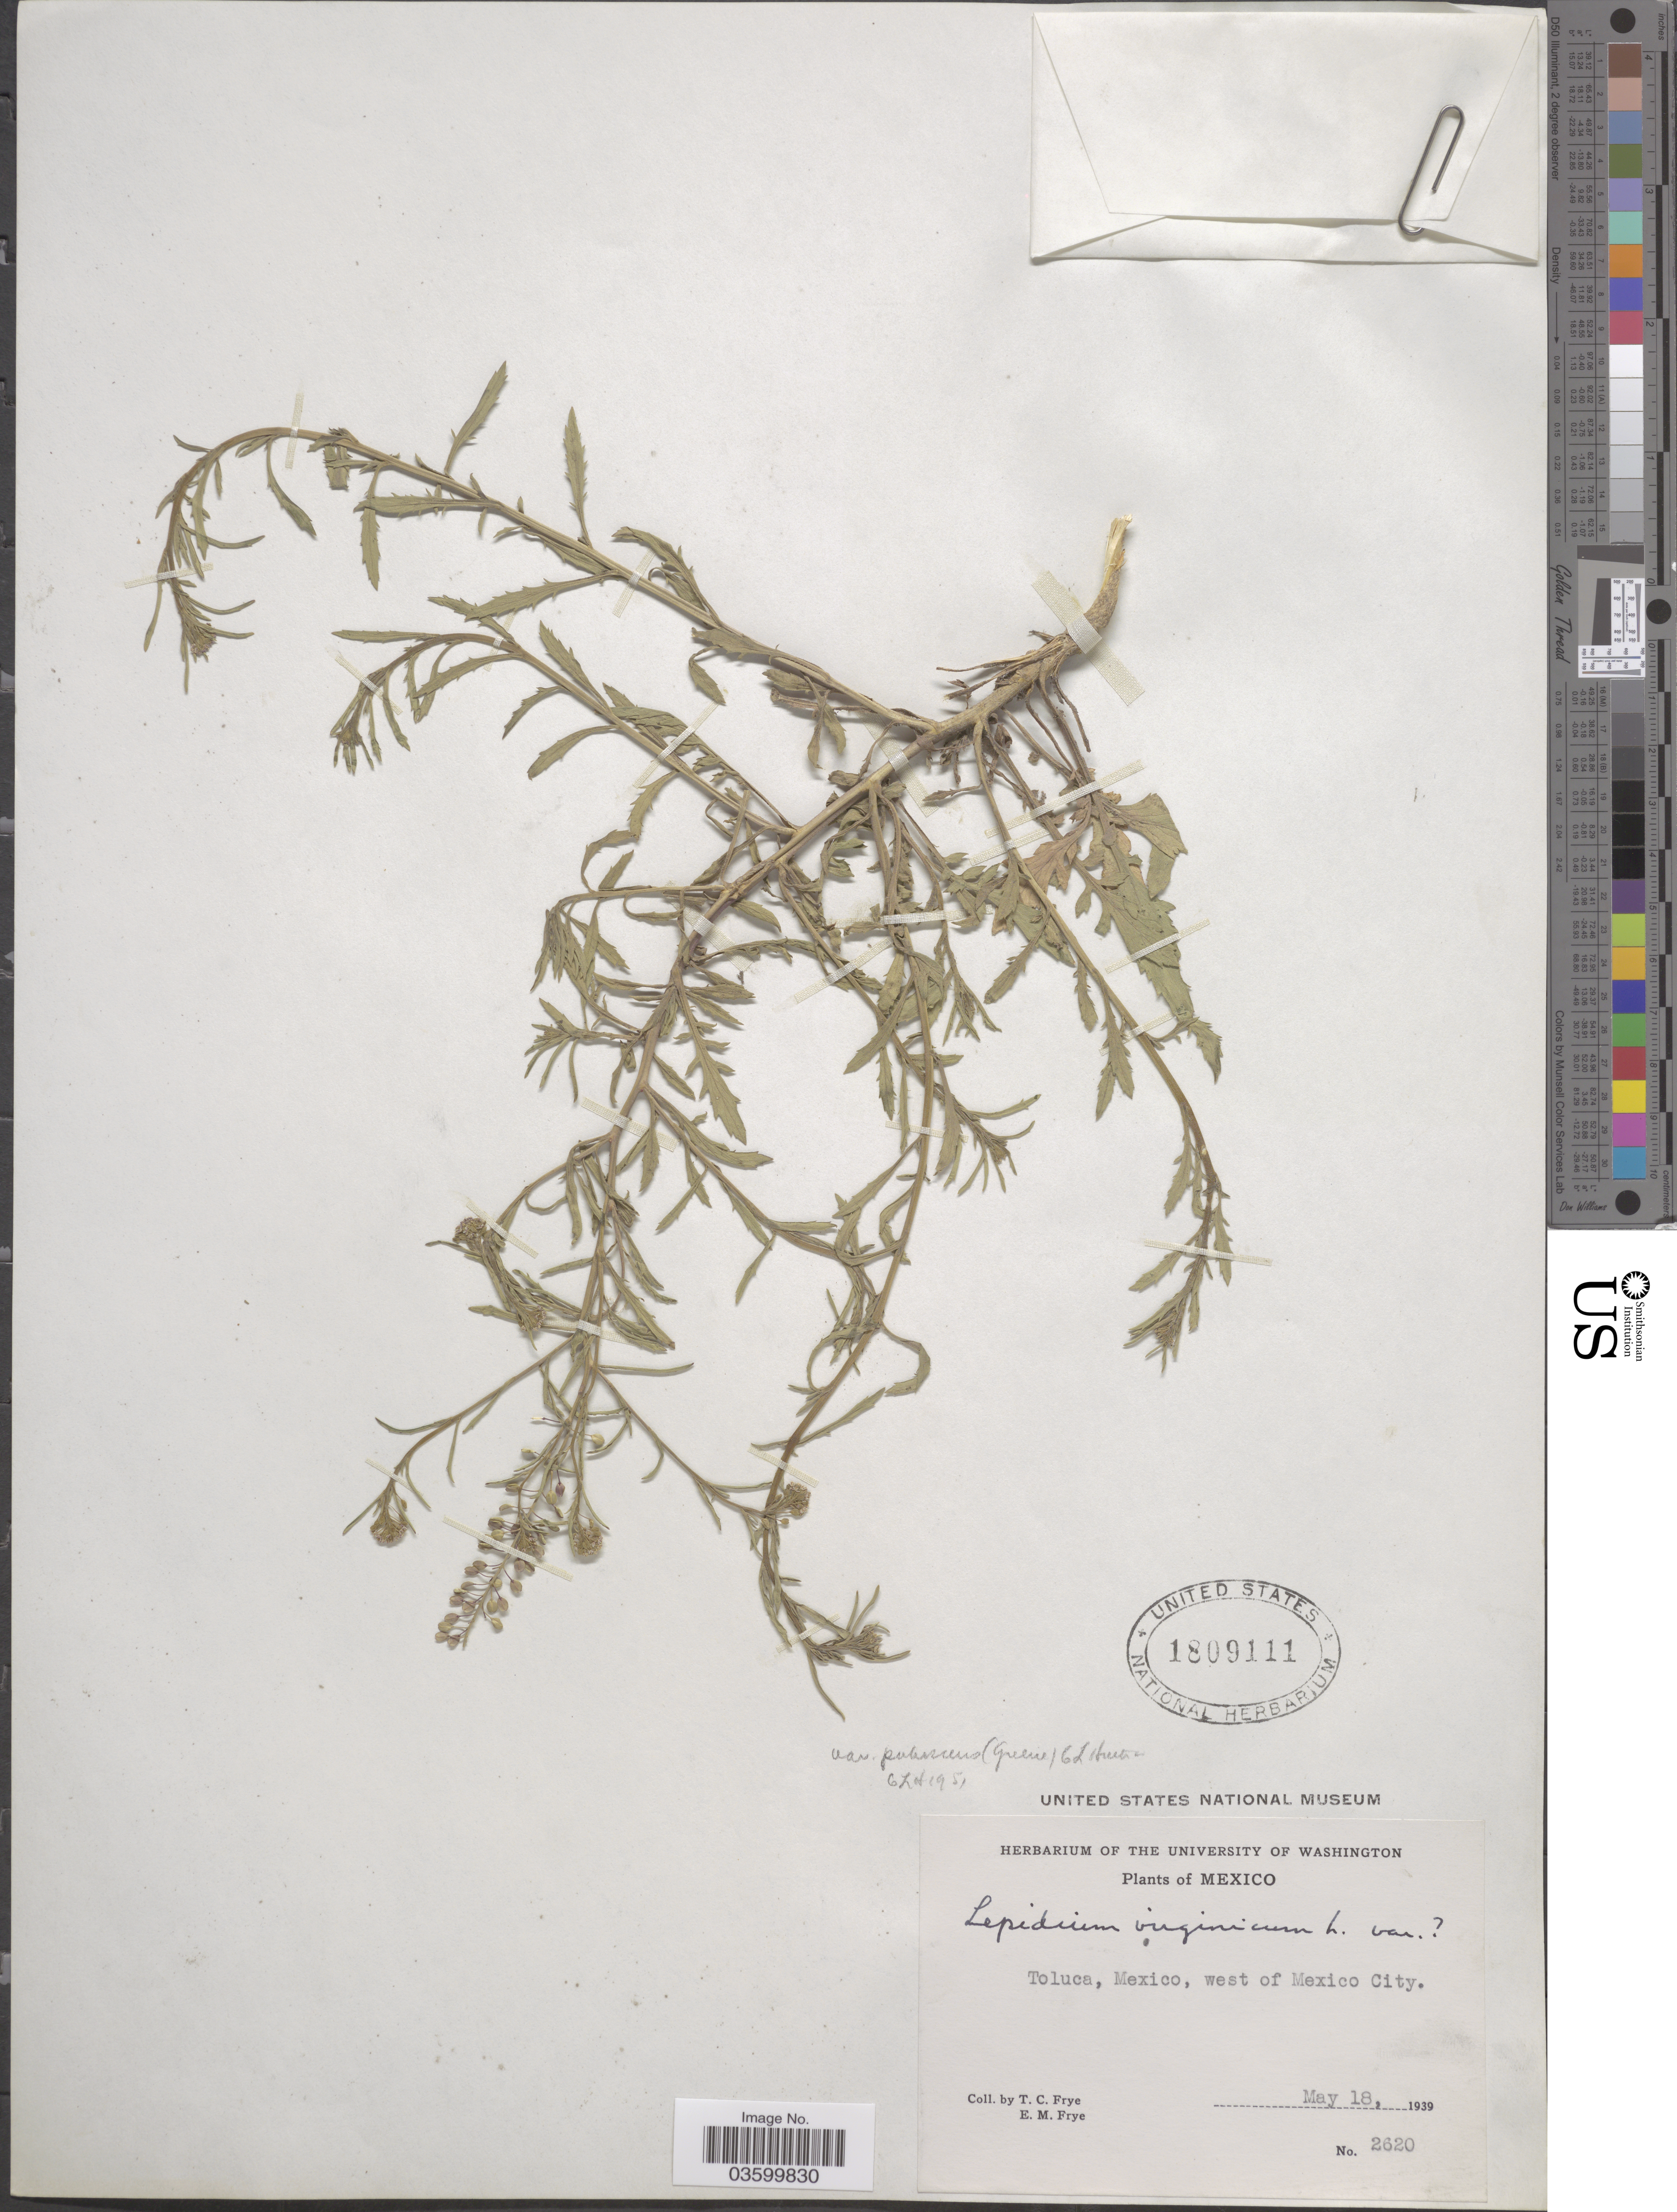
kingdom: Plantae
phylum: Tracheophyta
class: Magnoliopsida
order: Brassicales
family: Brassicaceae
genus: Lepidium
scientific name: Lepidium virginicum var. pubescens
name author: (Greene) C.L. Hitchc.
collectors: T. C. Frye & E. Frye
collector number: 2620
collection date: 1939-05-18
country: Mexico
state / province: México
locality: Toluca, Mexico, west of Mexico City.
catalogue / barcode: US 1809111